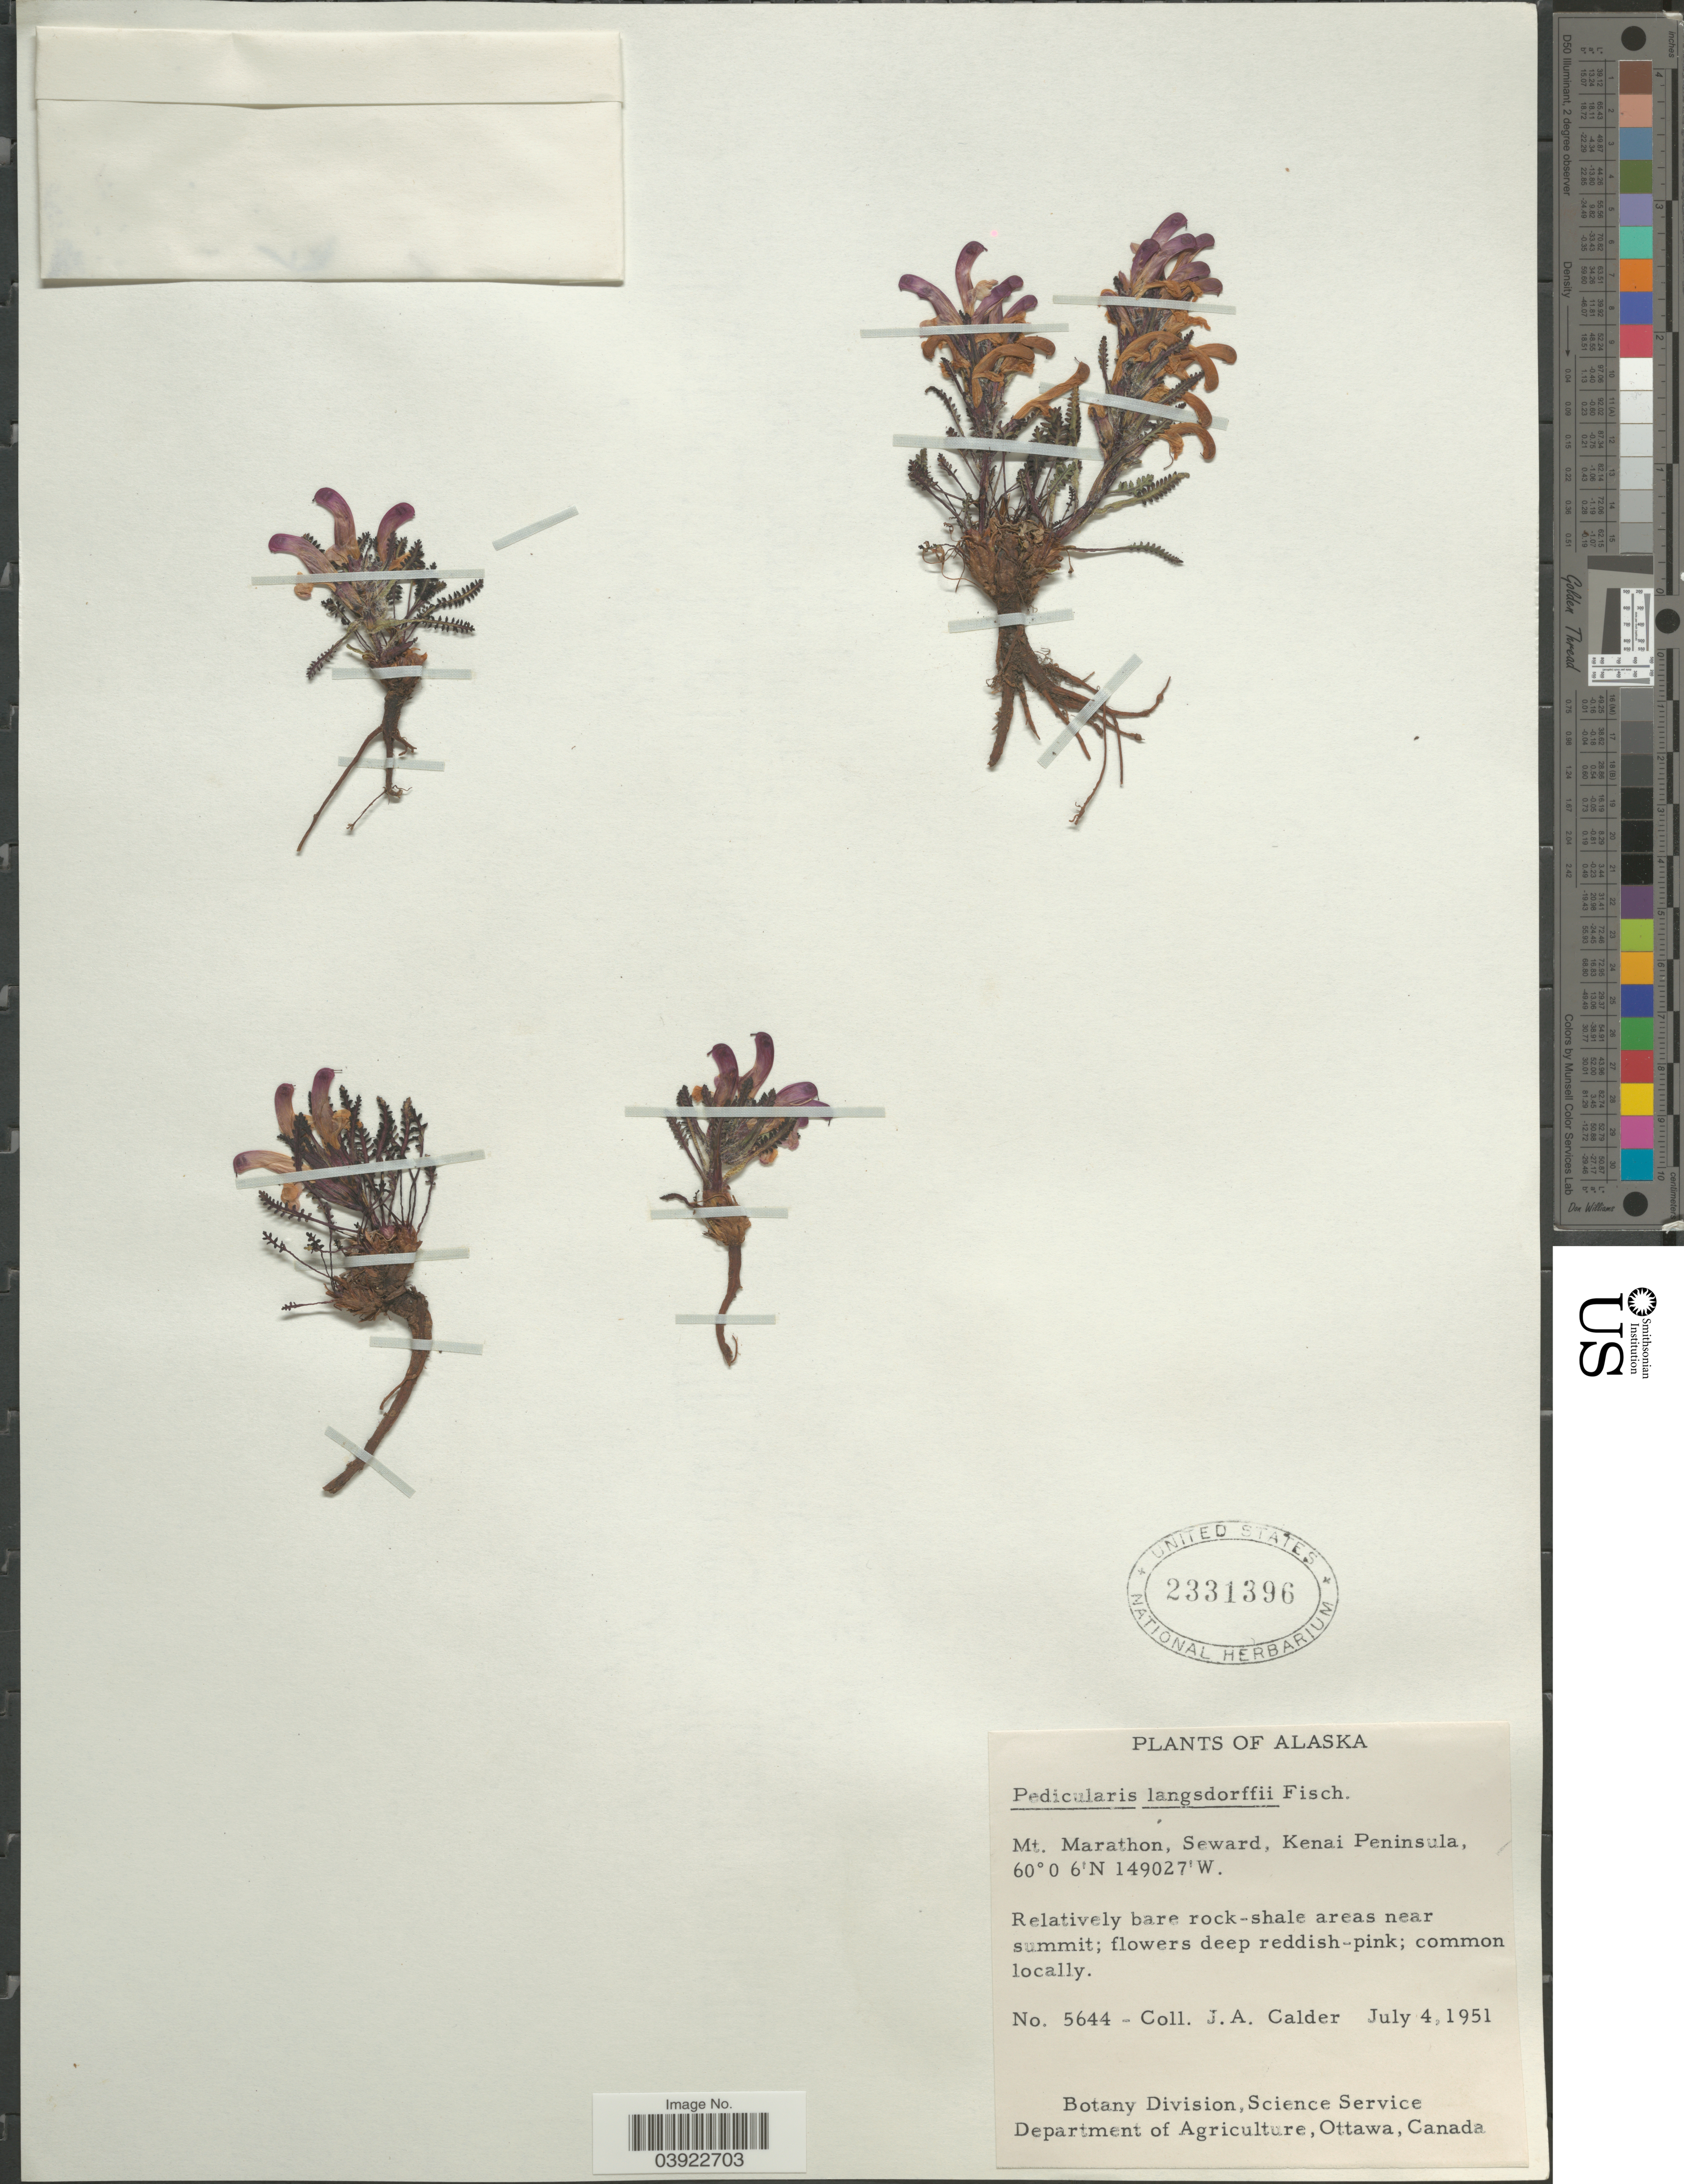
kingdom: Plantae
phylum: Tracheophyta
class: Magnoliopsida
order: Lamiales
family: Orobanchaceae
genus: Pedicularis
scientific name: Pedicularis langsdorffii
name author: Fisch. ex Steven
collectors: J. A. Calder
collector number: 5644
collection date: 1951-07-04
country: United States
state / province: Alaska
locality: Mt. Marathon, Seward, Kenai Peninsula.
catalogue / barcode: US 2331396